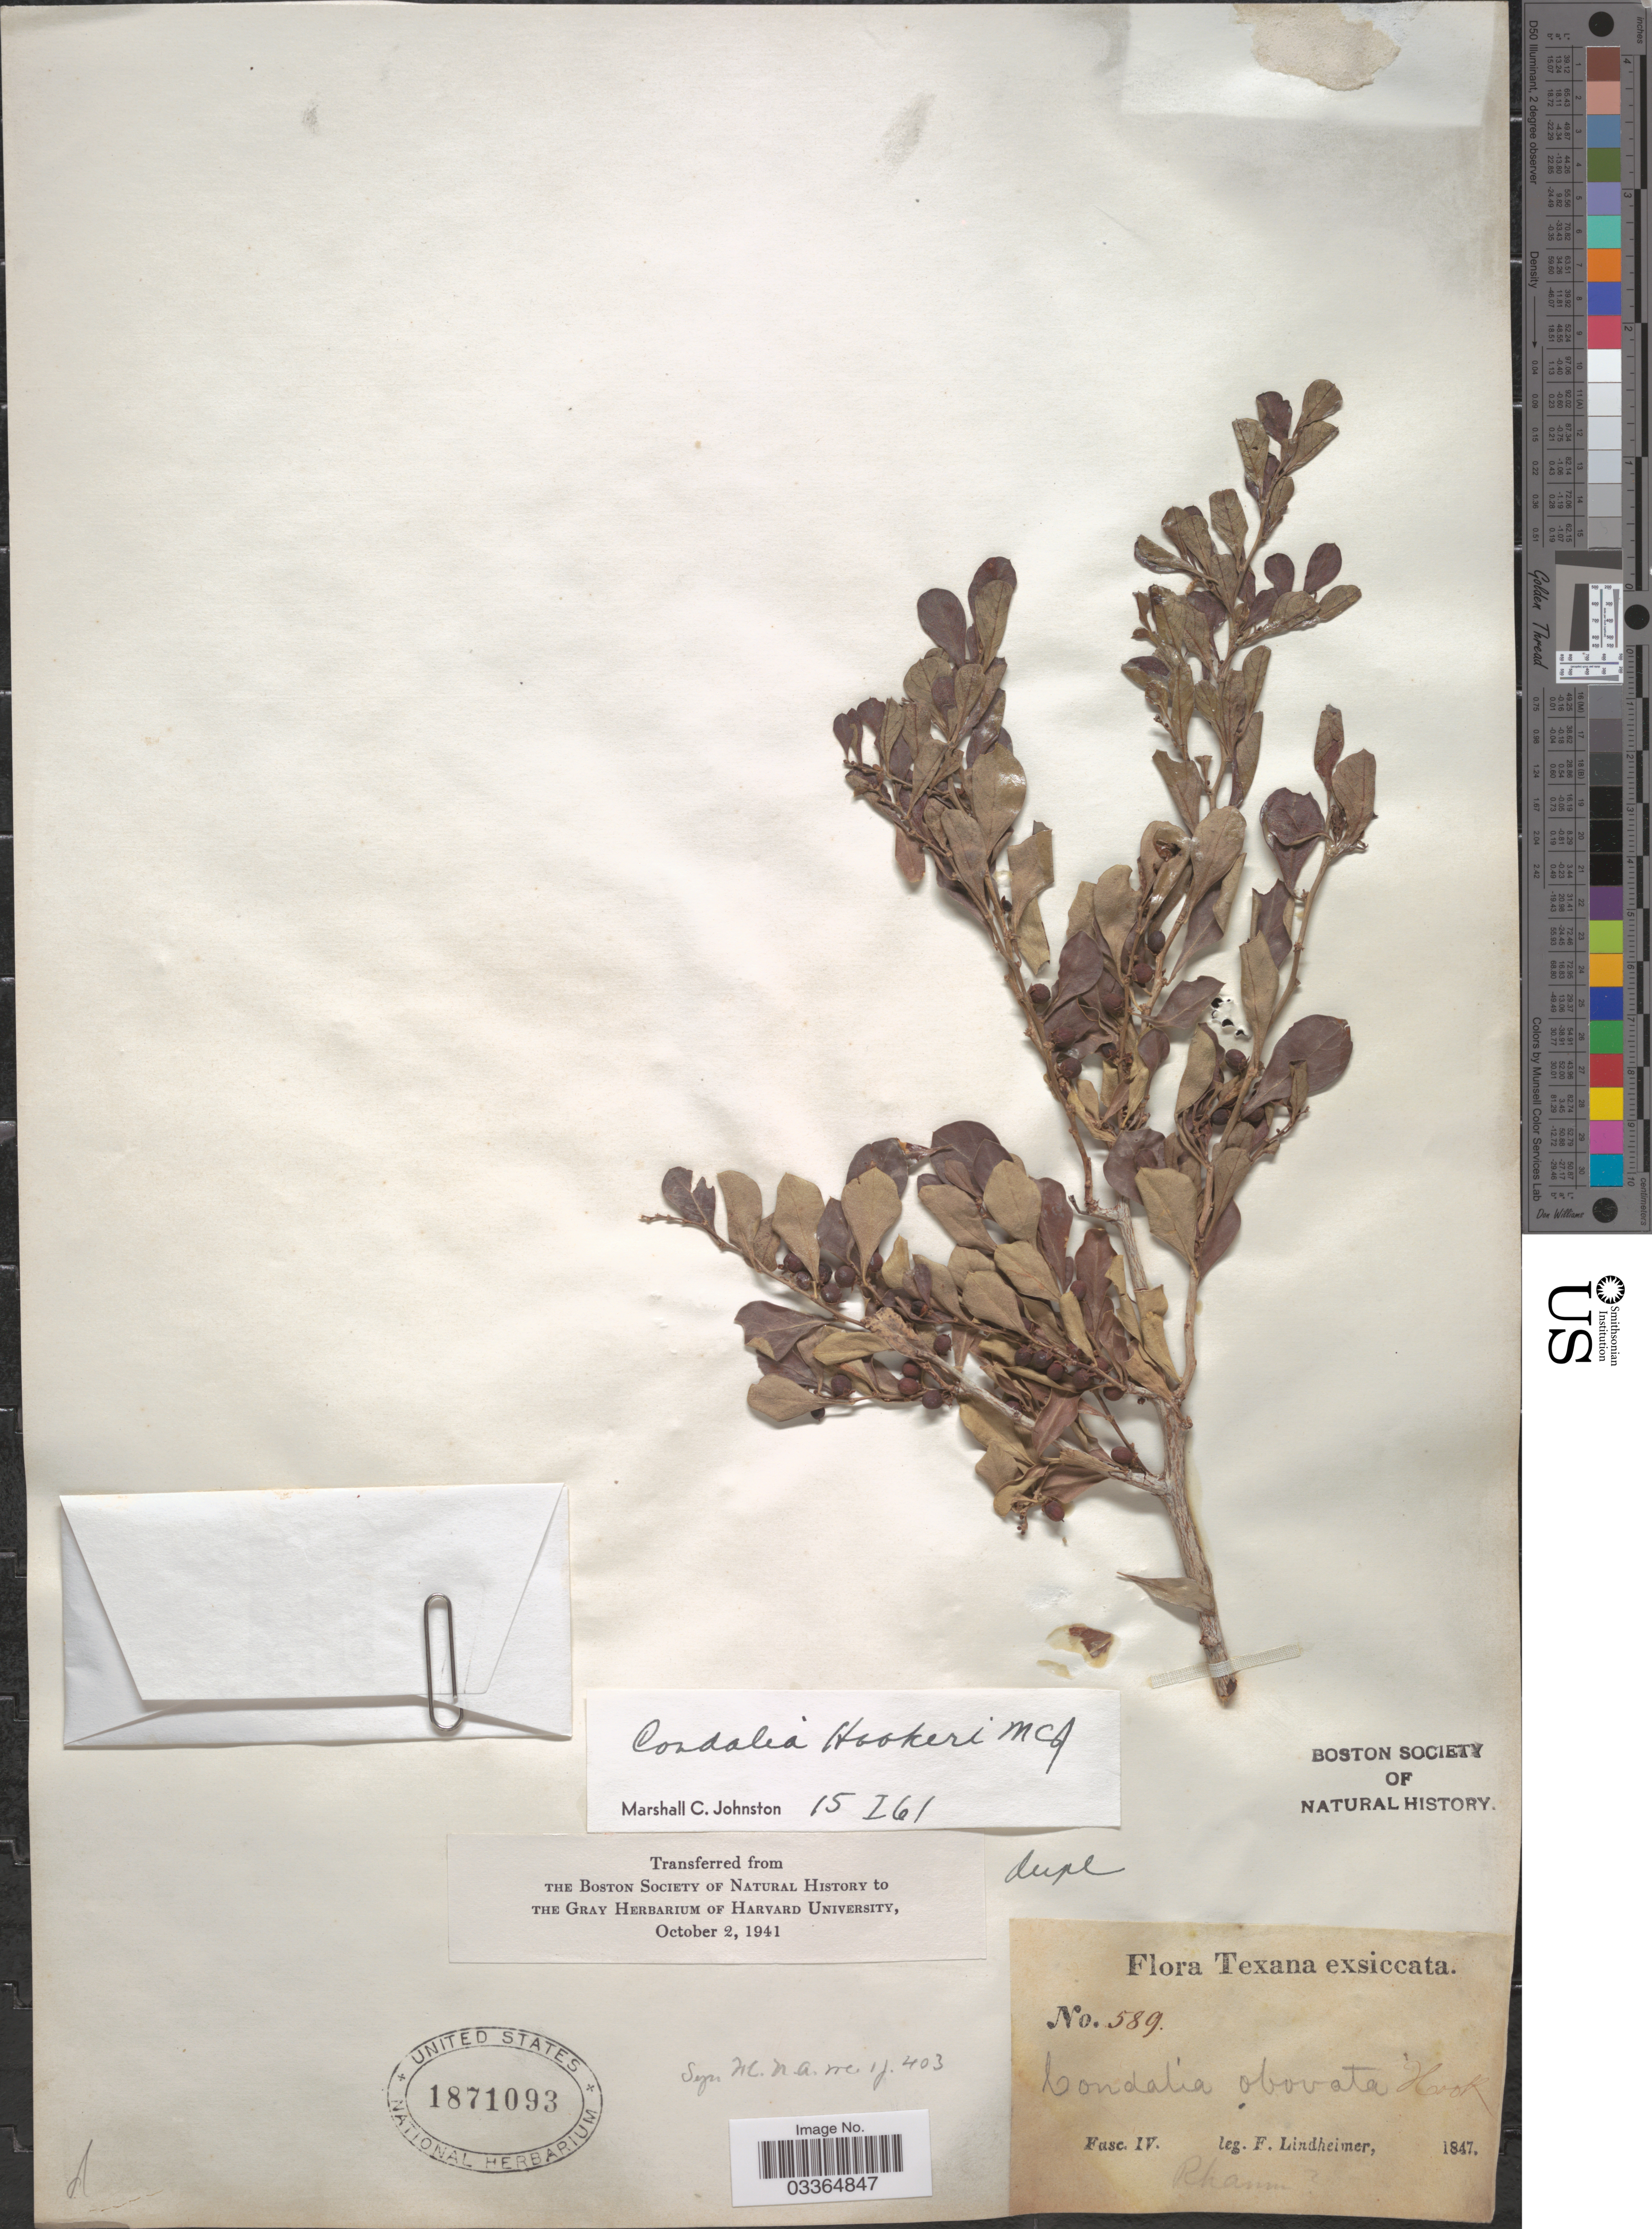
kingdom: Plantae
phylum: Tracheophyta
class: Magnoliopsida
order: Rosales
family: Rhamnaceae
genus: Condalia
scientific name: Condalia hookeri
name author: M.C. Johnst.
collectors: F. Lindheimer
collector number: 589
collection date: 1847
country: United States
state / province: Texas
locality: Texana. Fase IV. [unsure placement]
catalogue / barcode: US 1871093